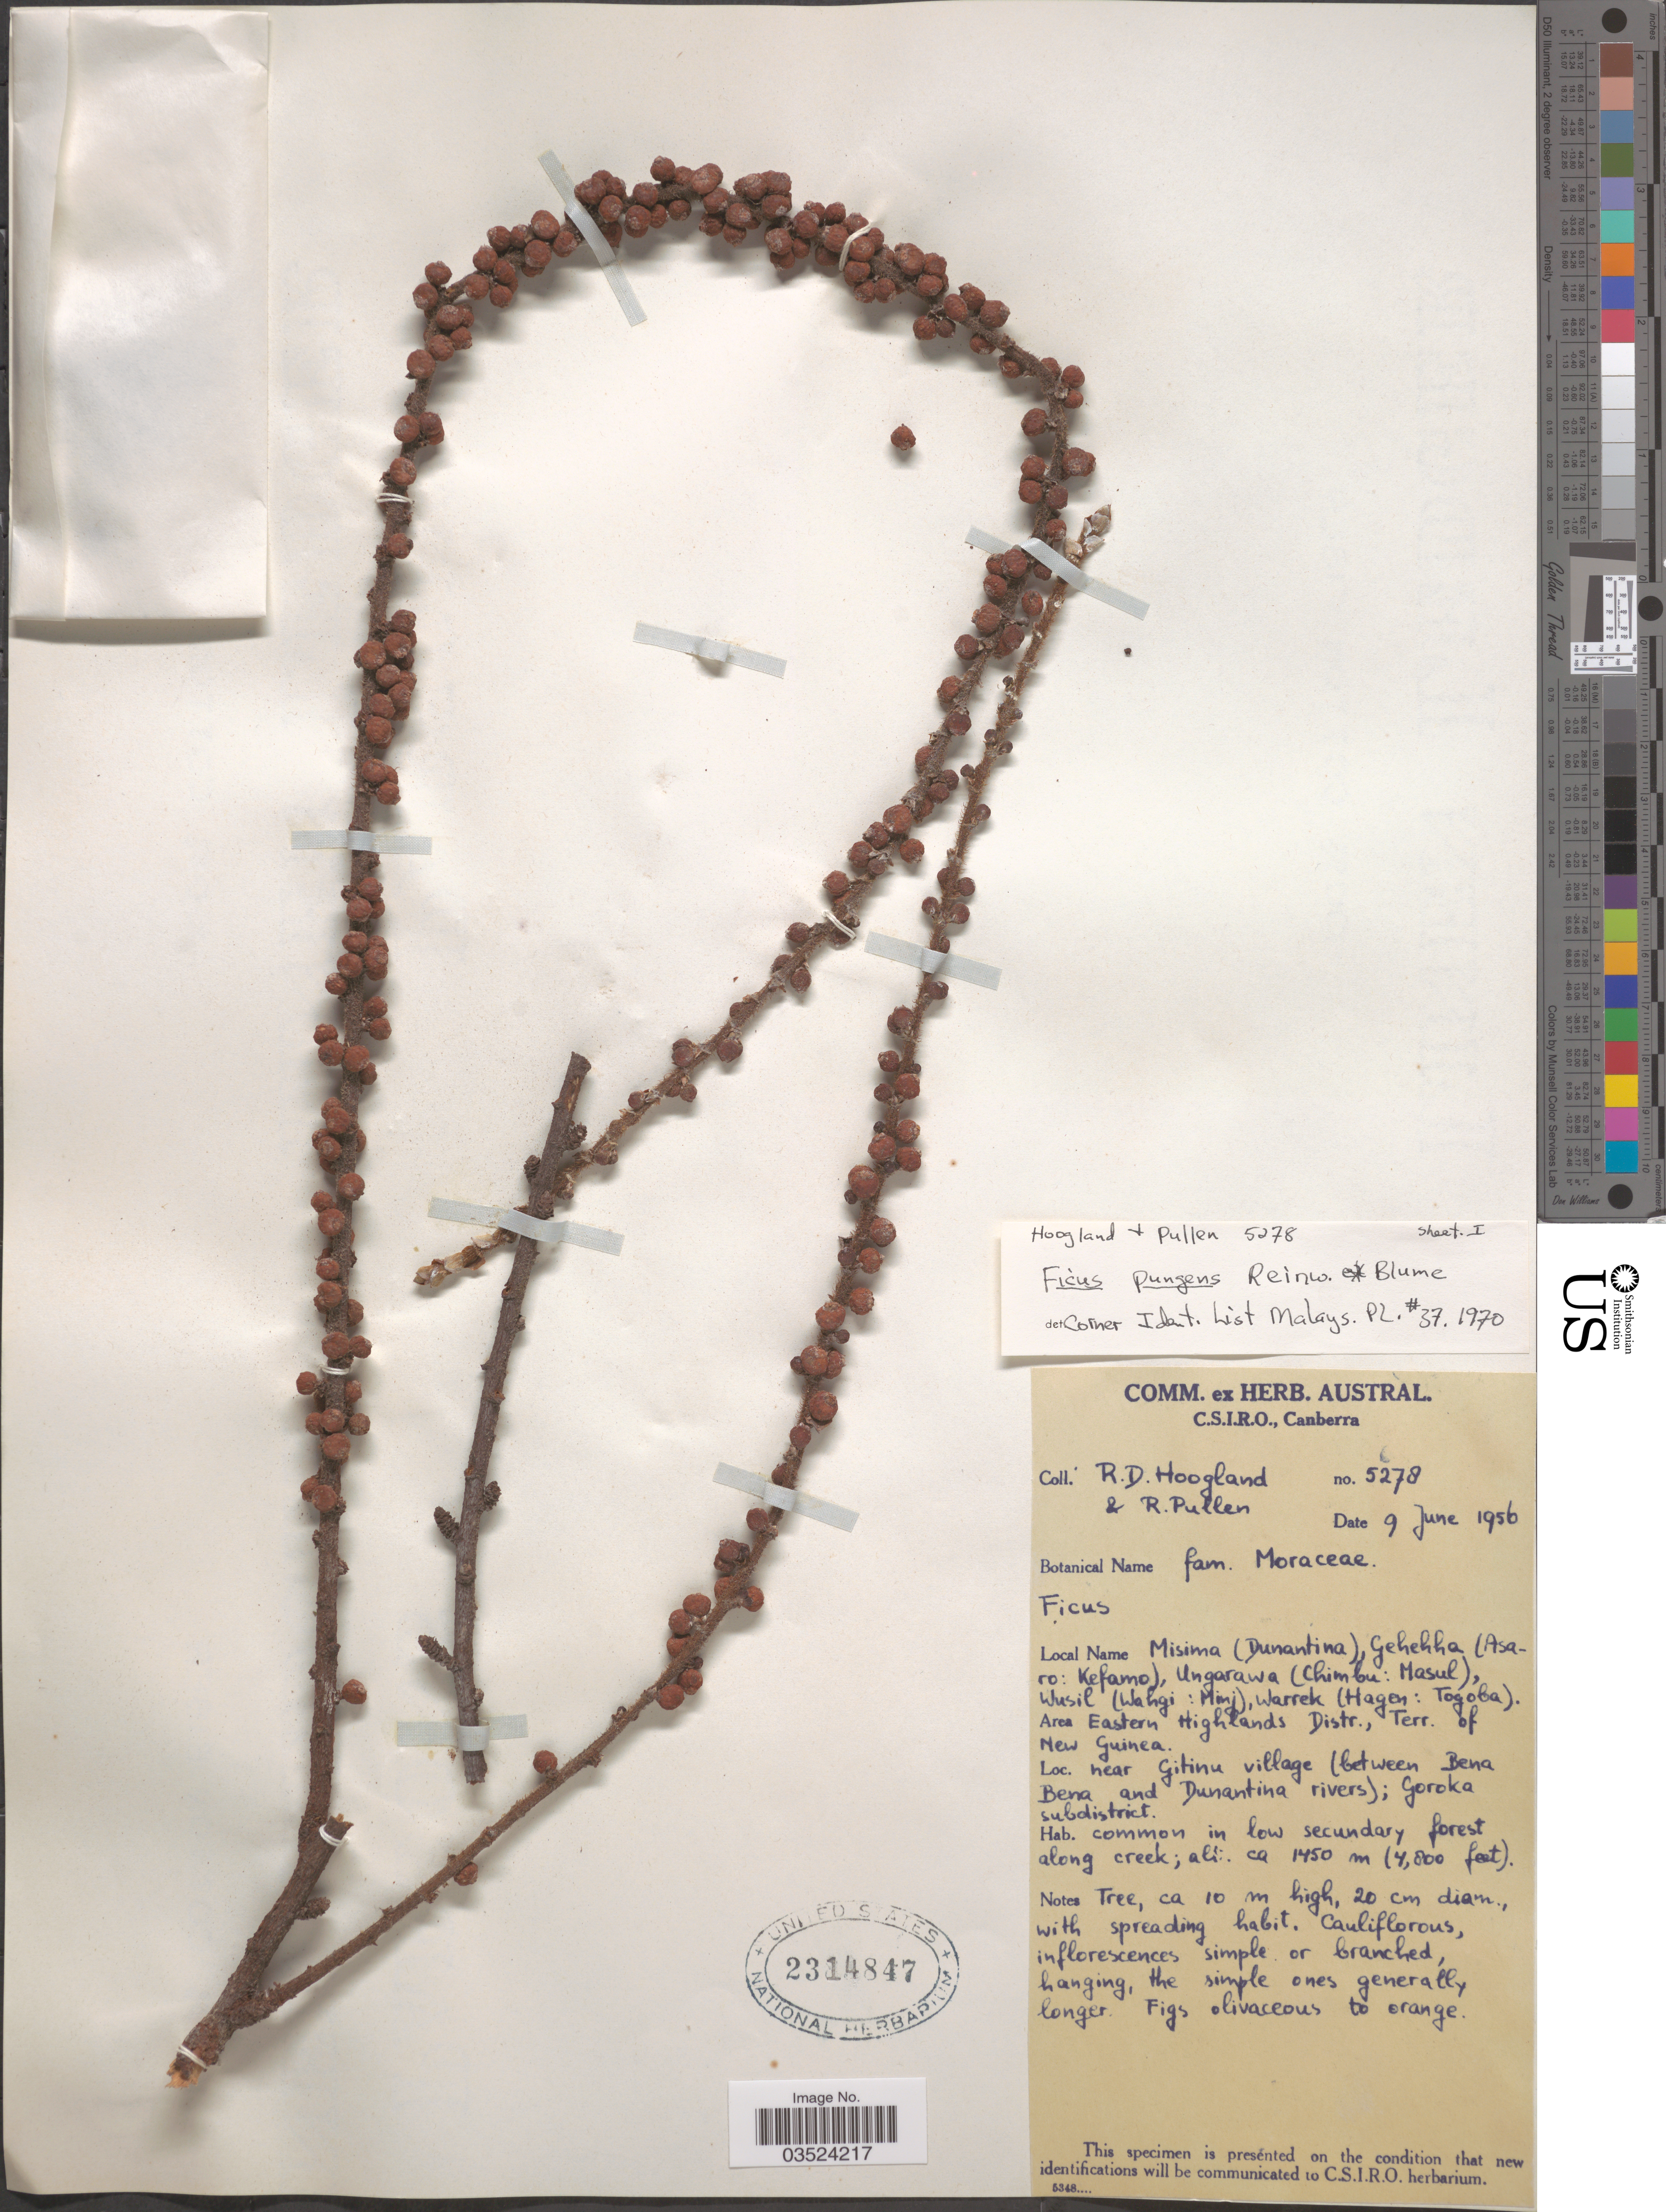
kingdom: Plantae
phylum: Tracheophyta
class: Magnoliopsida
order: Rosales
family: Moraceae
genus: Ficus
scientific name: Ficus pungens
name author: Reinw. ex Blume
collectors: R. D. Hoogland & R. Pullen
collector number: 5278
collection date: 1956-06-09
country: Papua New Guinea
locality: Area Eastern Highlands Distr., Terr. of New Guinea. Near Gitinu village (between Bena Bena and Dunantina rivers); Goroka subdistrict.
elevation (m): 1450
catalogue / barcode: US 2314847